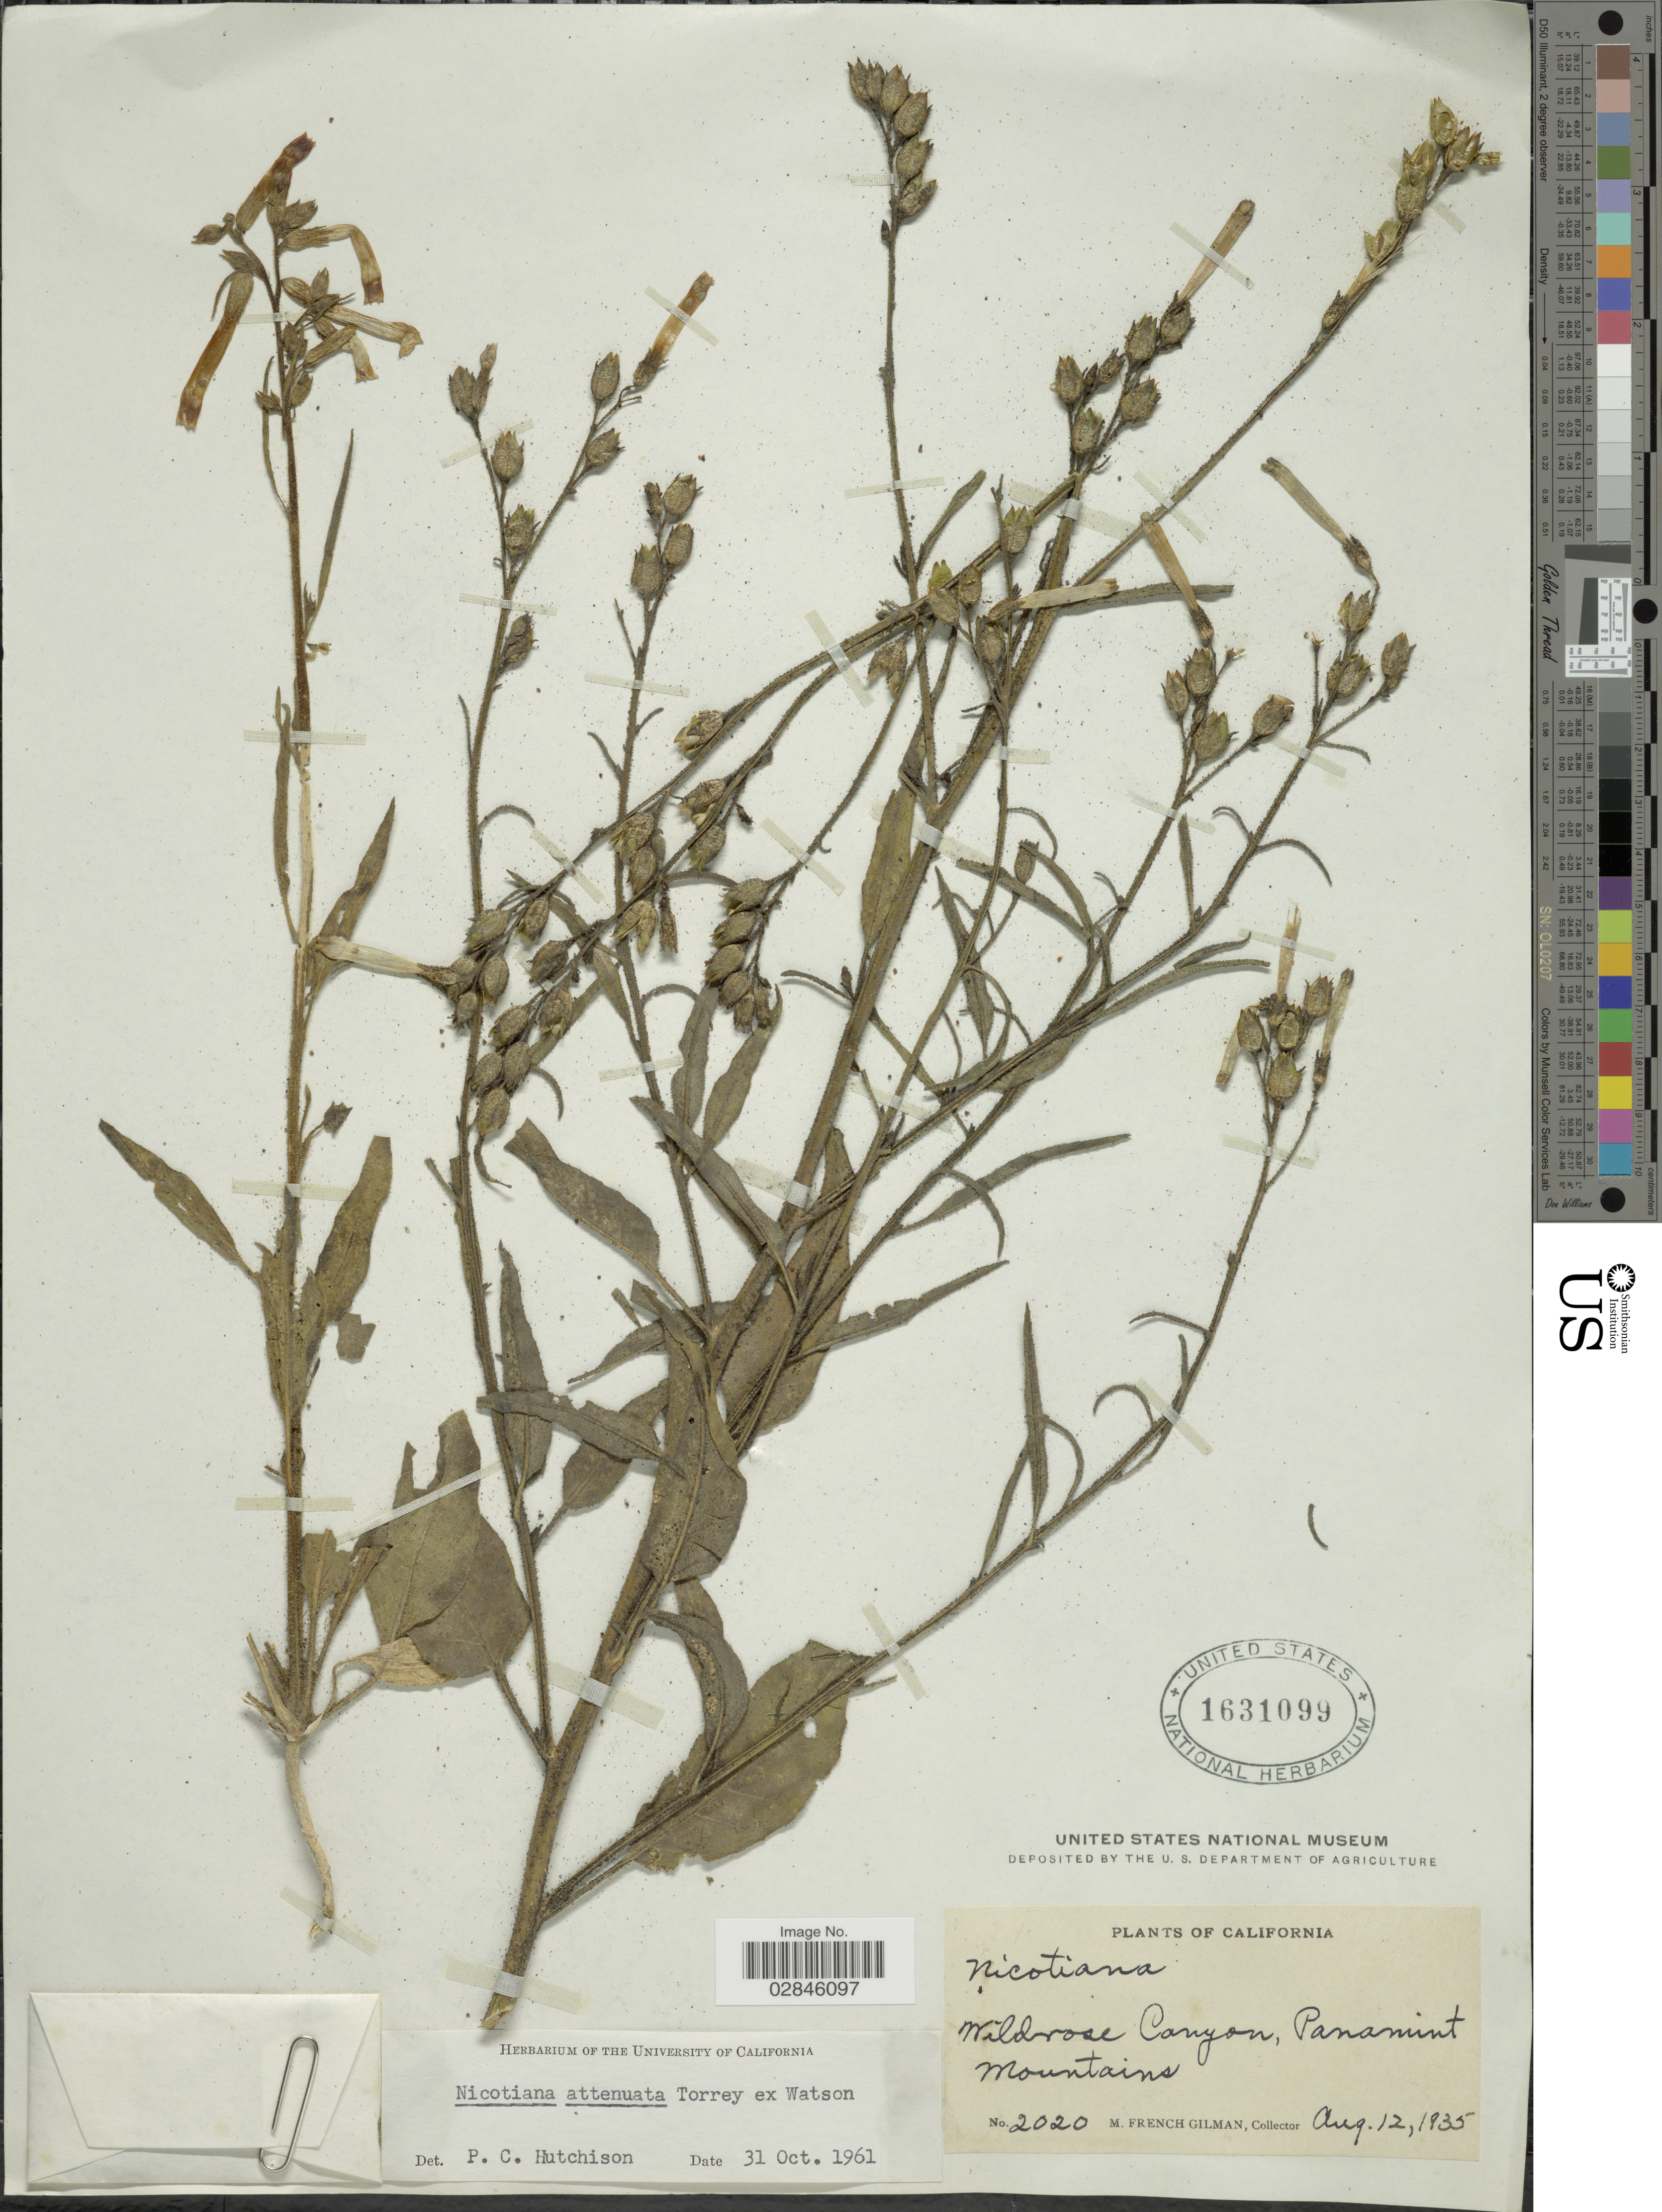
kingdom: Plantae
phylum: Tracheophyta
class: Magnoliopsida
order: Solanales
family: Solanaceae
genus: Nicotiana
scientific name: Nicotiana attenuata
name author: Torr. ex S. Watson in C. King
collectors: M. F. Gilman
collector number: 2020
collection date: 1835-08-12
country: United States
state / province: California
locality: Wildrose Canyon, Panamint Mountains.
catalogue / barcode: US 1631099